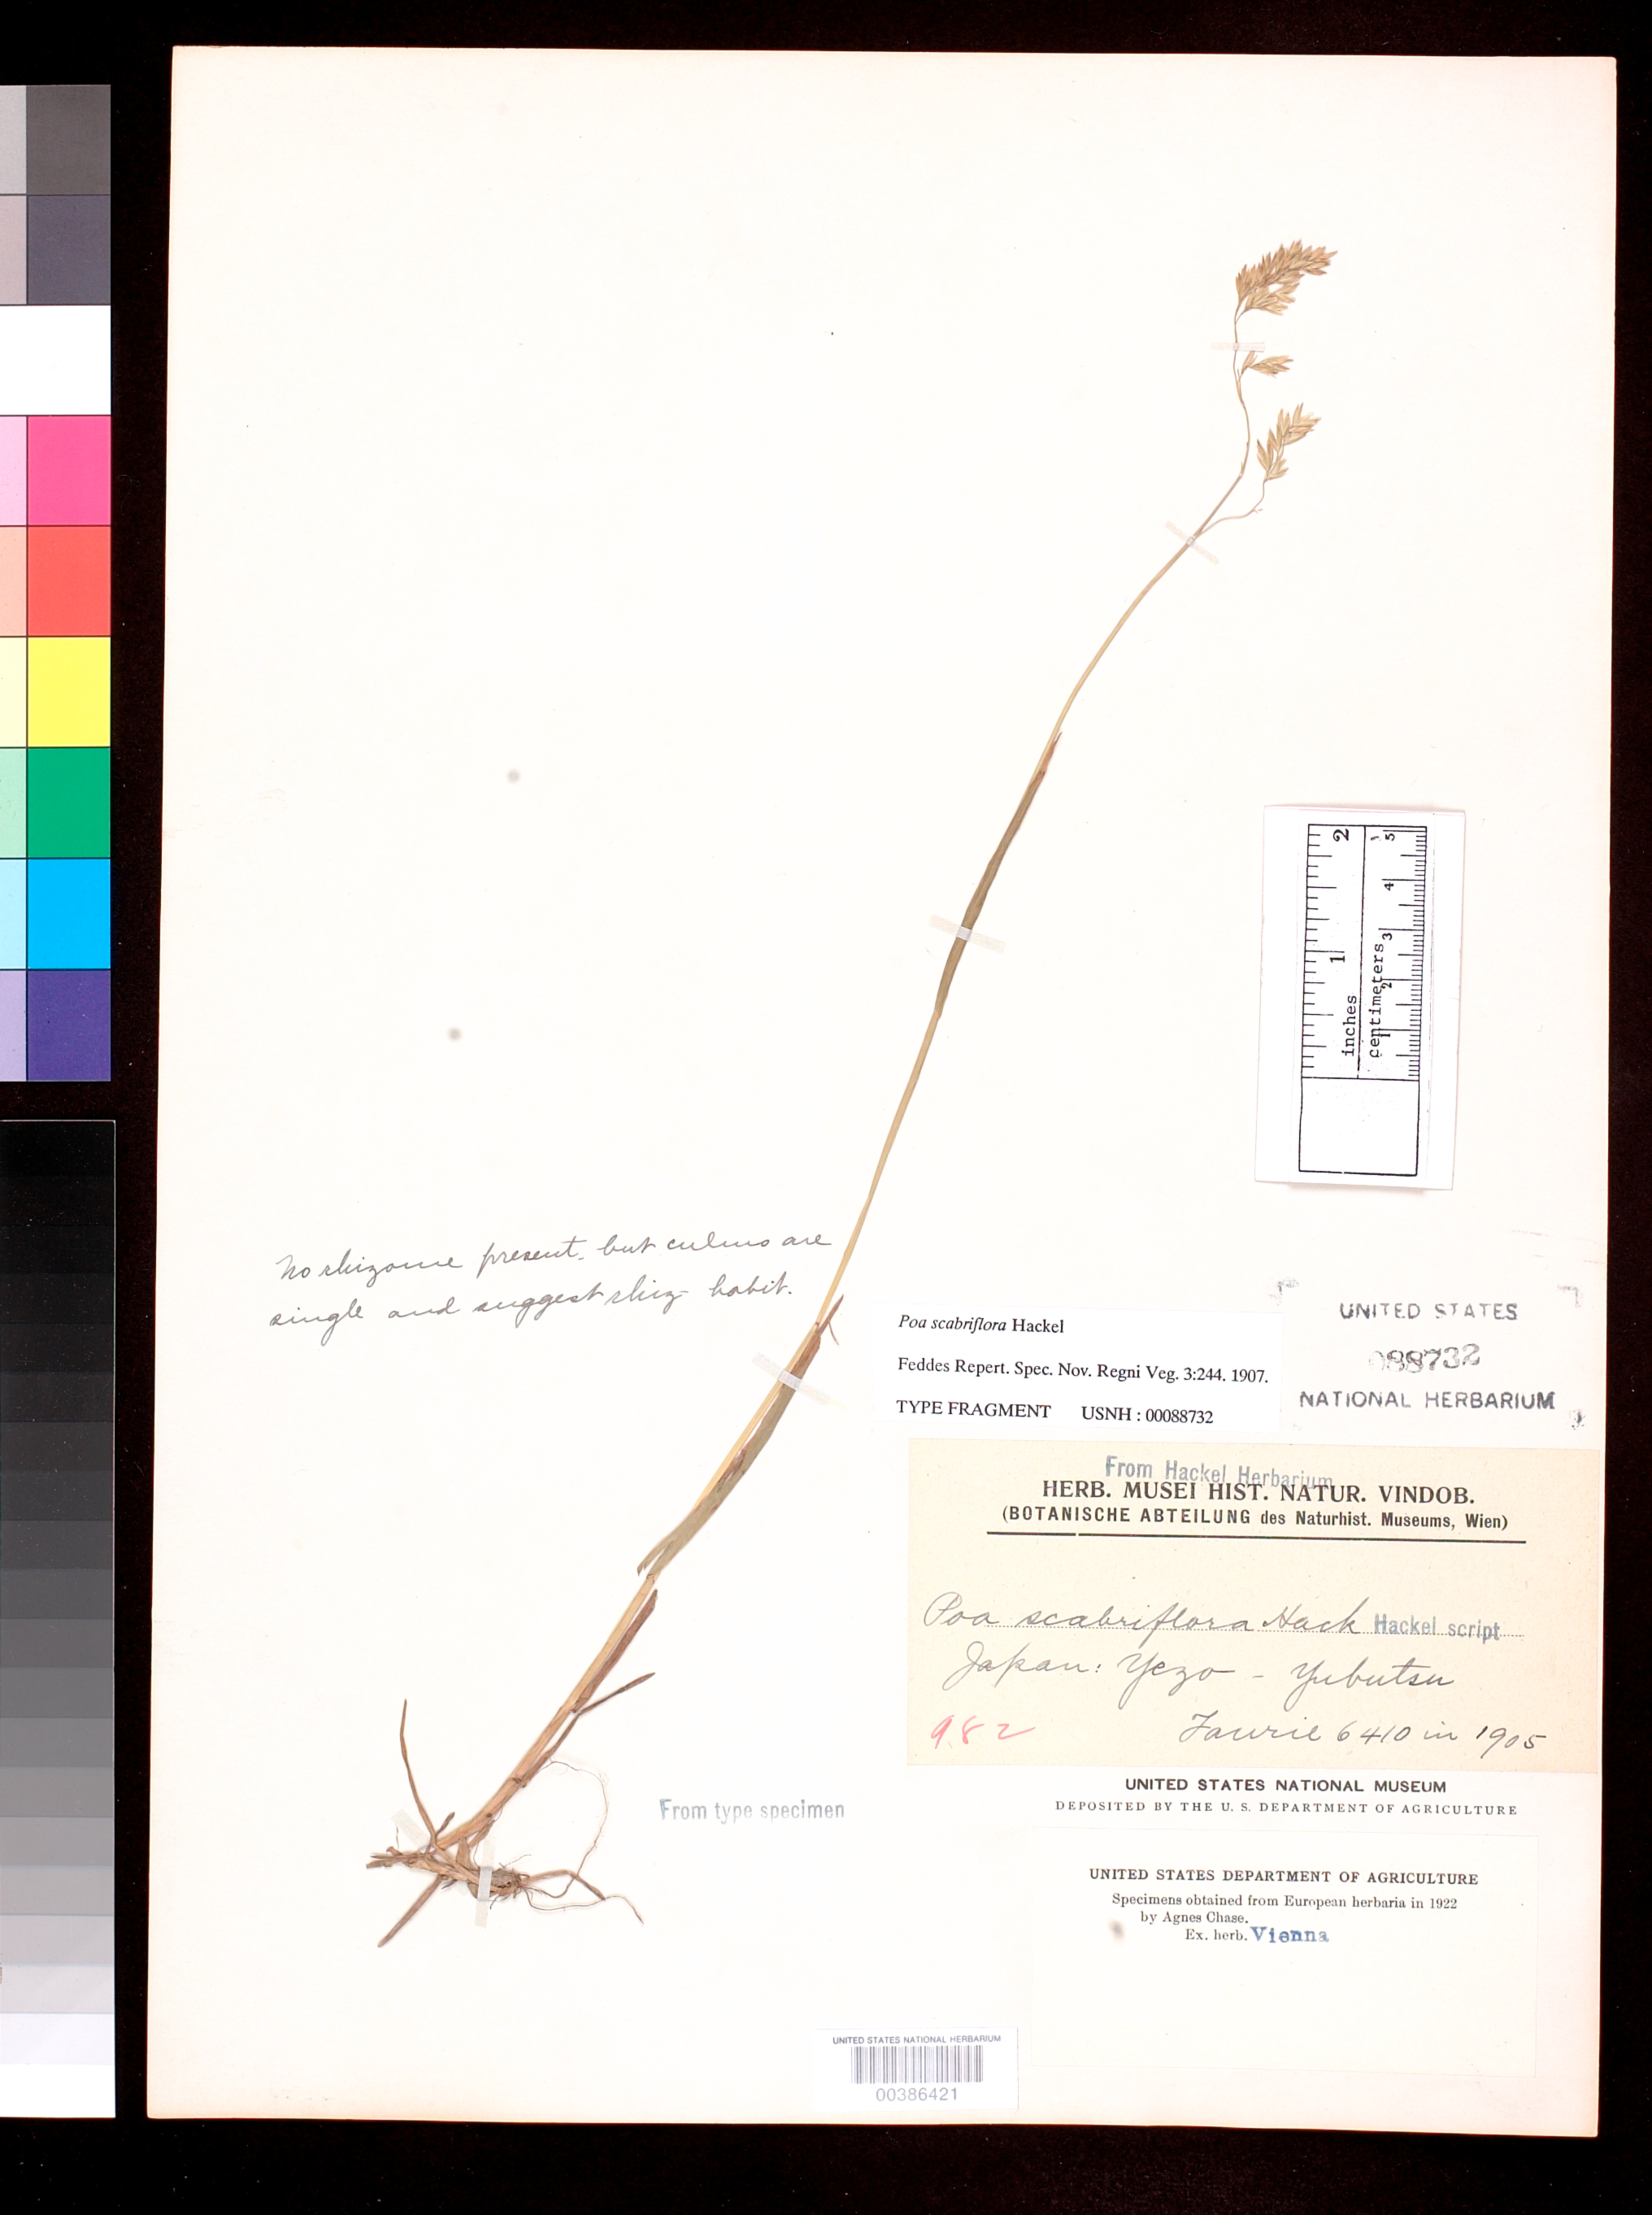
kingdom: Plantae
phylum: Tracheophyta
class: Liliopsida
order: Poales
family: Poaceae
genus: Poa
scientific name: Poa scabriflora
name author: Hack.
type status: Type Fragment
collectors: U. Faurie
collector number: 6410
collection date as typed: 1905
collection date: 1905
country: Japan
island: Hokkaido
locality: Yubutsu.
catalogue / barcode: US 88732